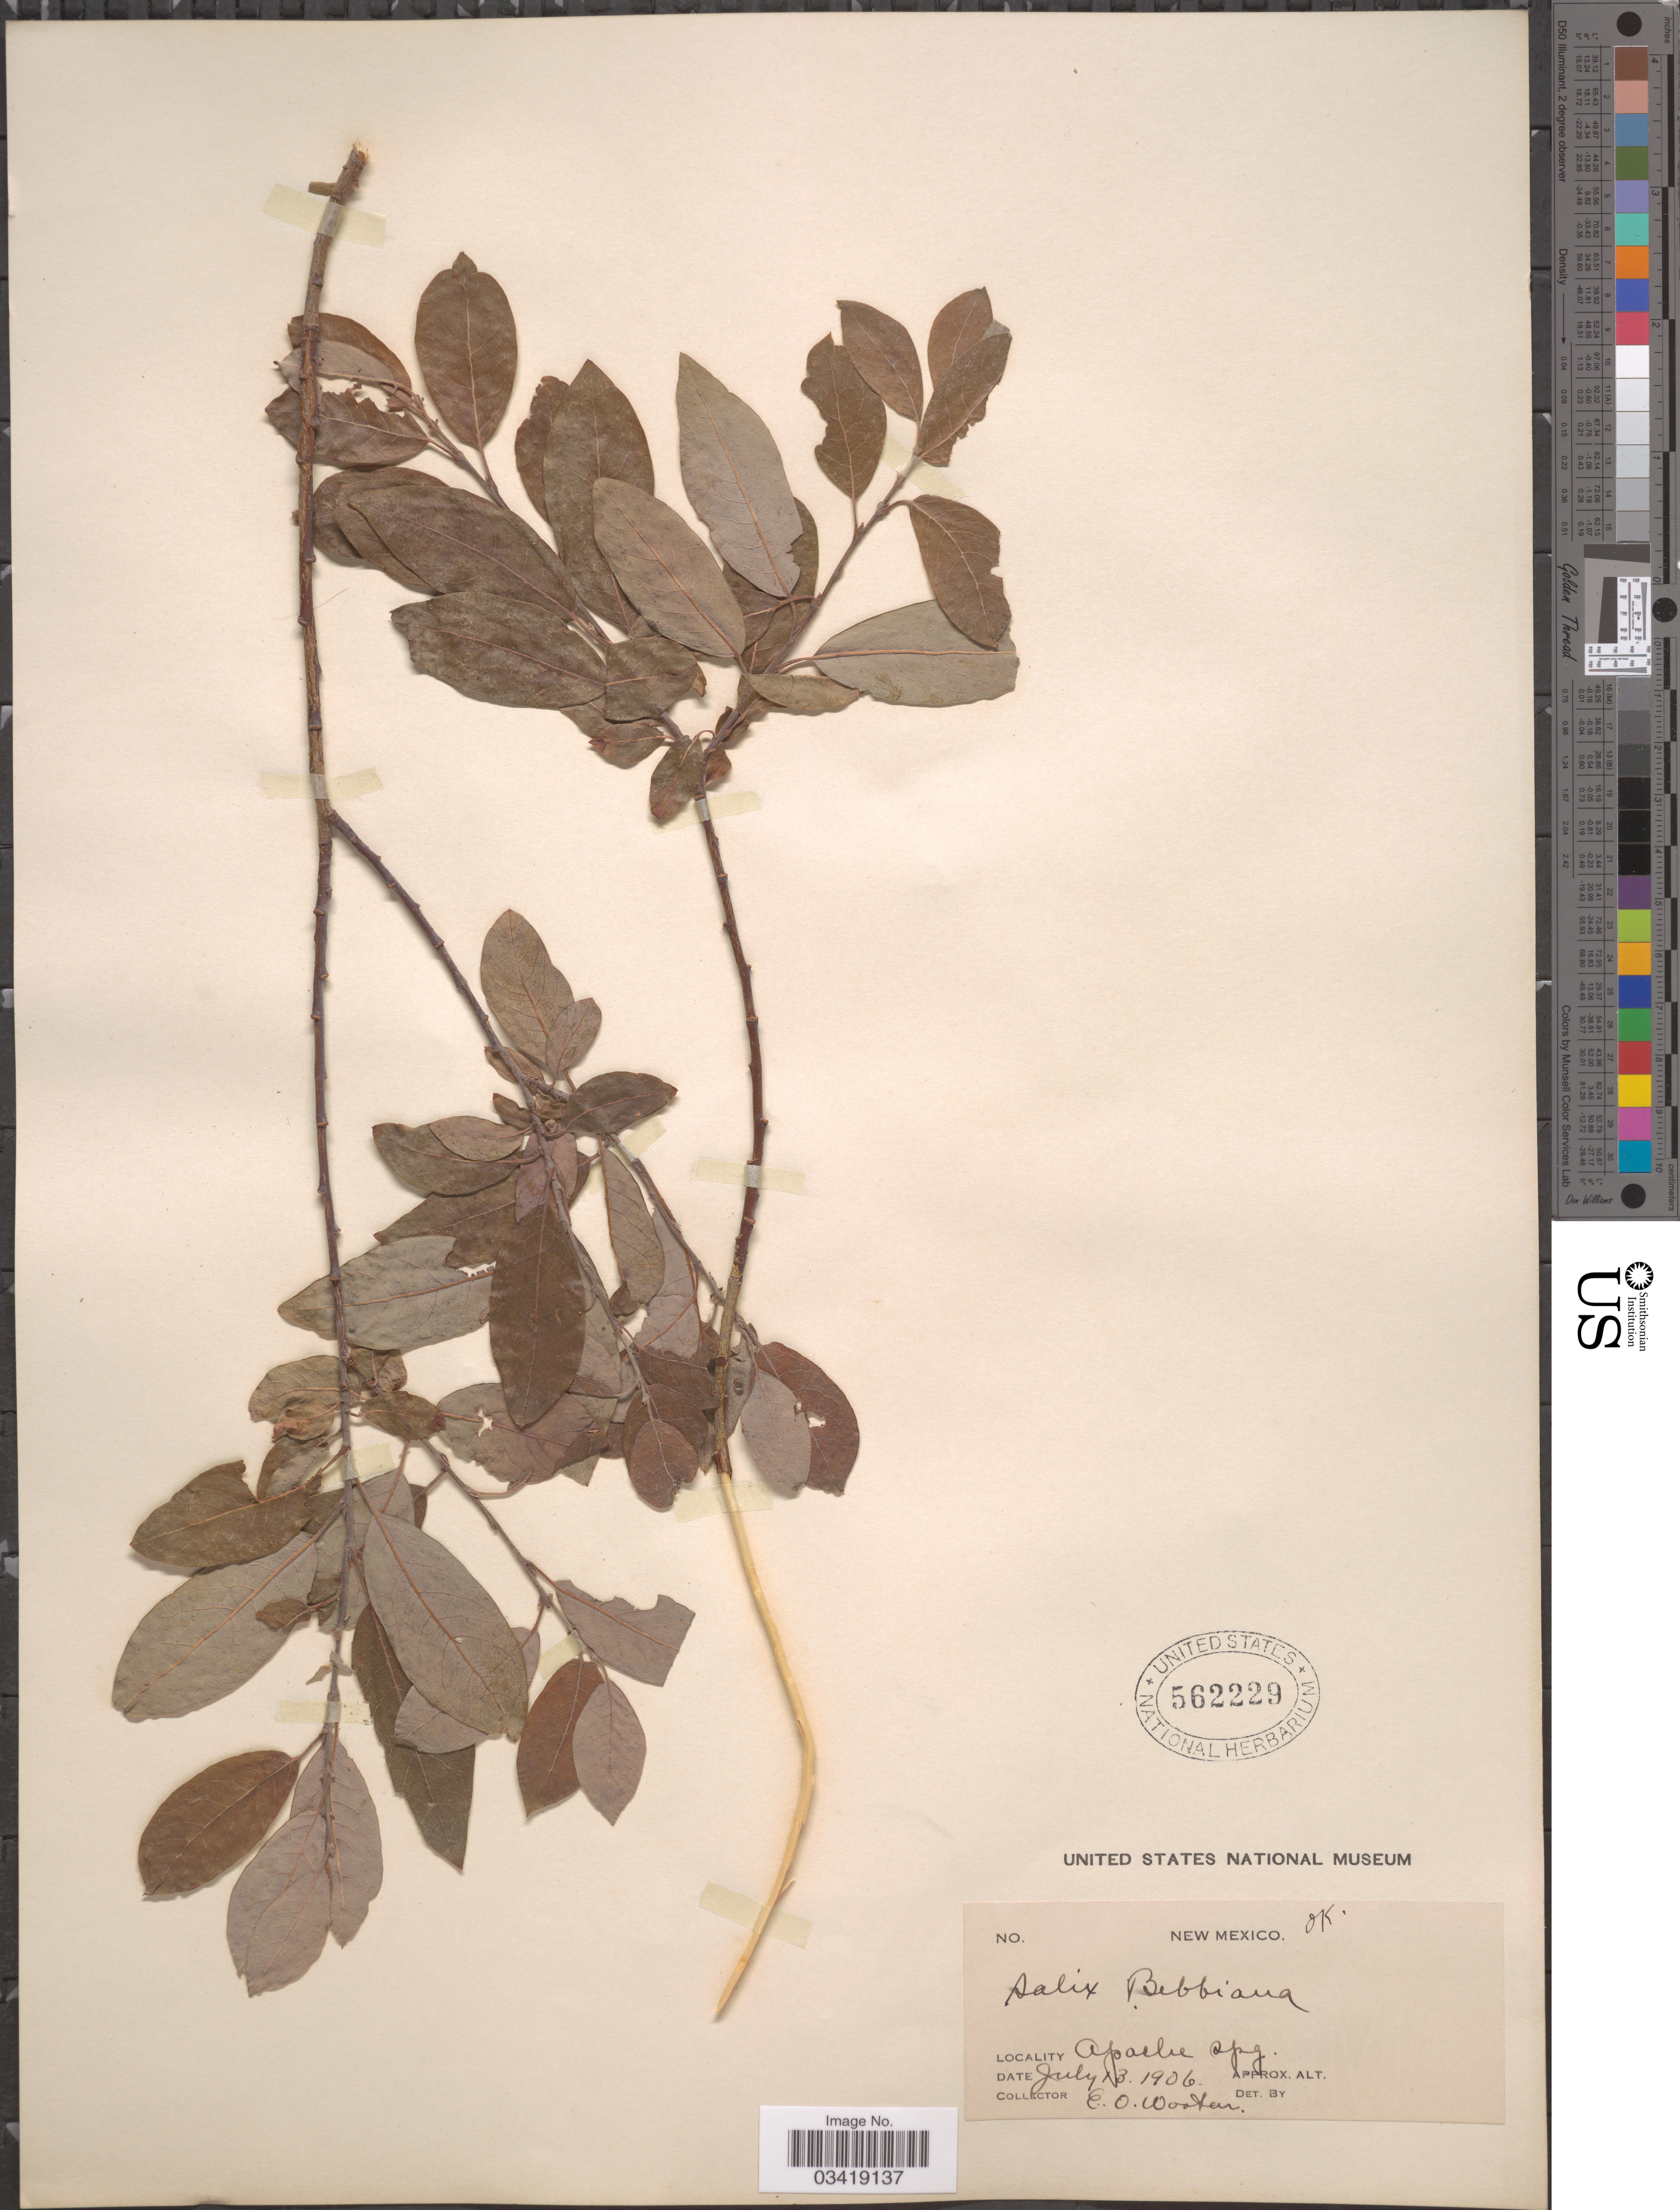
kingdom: Plantae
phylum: Tracheophyta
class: Magnoliopsida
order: Malpighiales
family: Salicaceae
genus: Salix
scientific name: Salix bebbiana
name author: Sarg.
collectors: E. O. Wooton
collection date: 1906-07-13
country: United States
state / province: New Mexico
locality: Apashe spg.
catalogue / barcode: US 562229